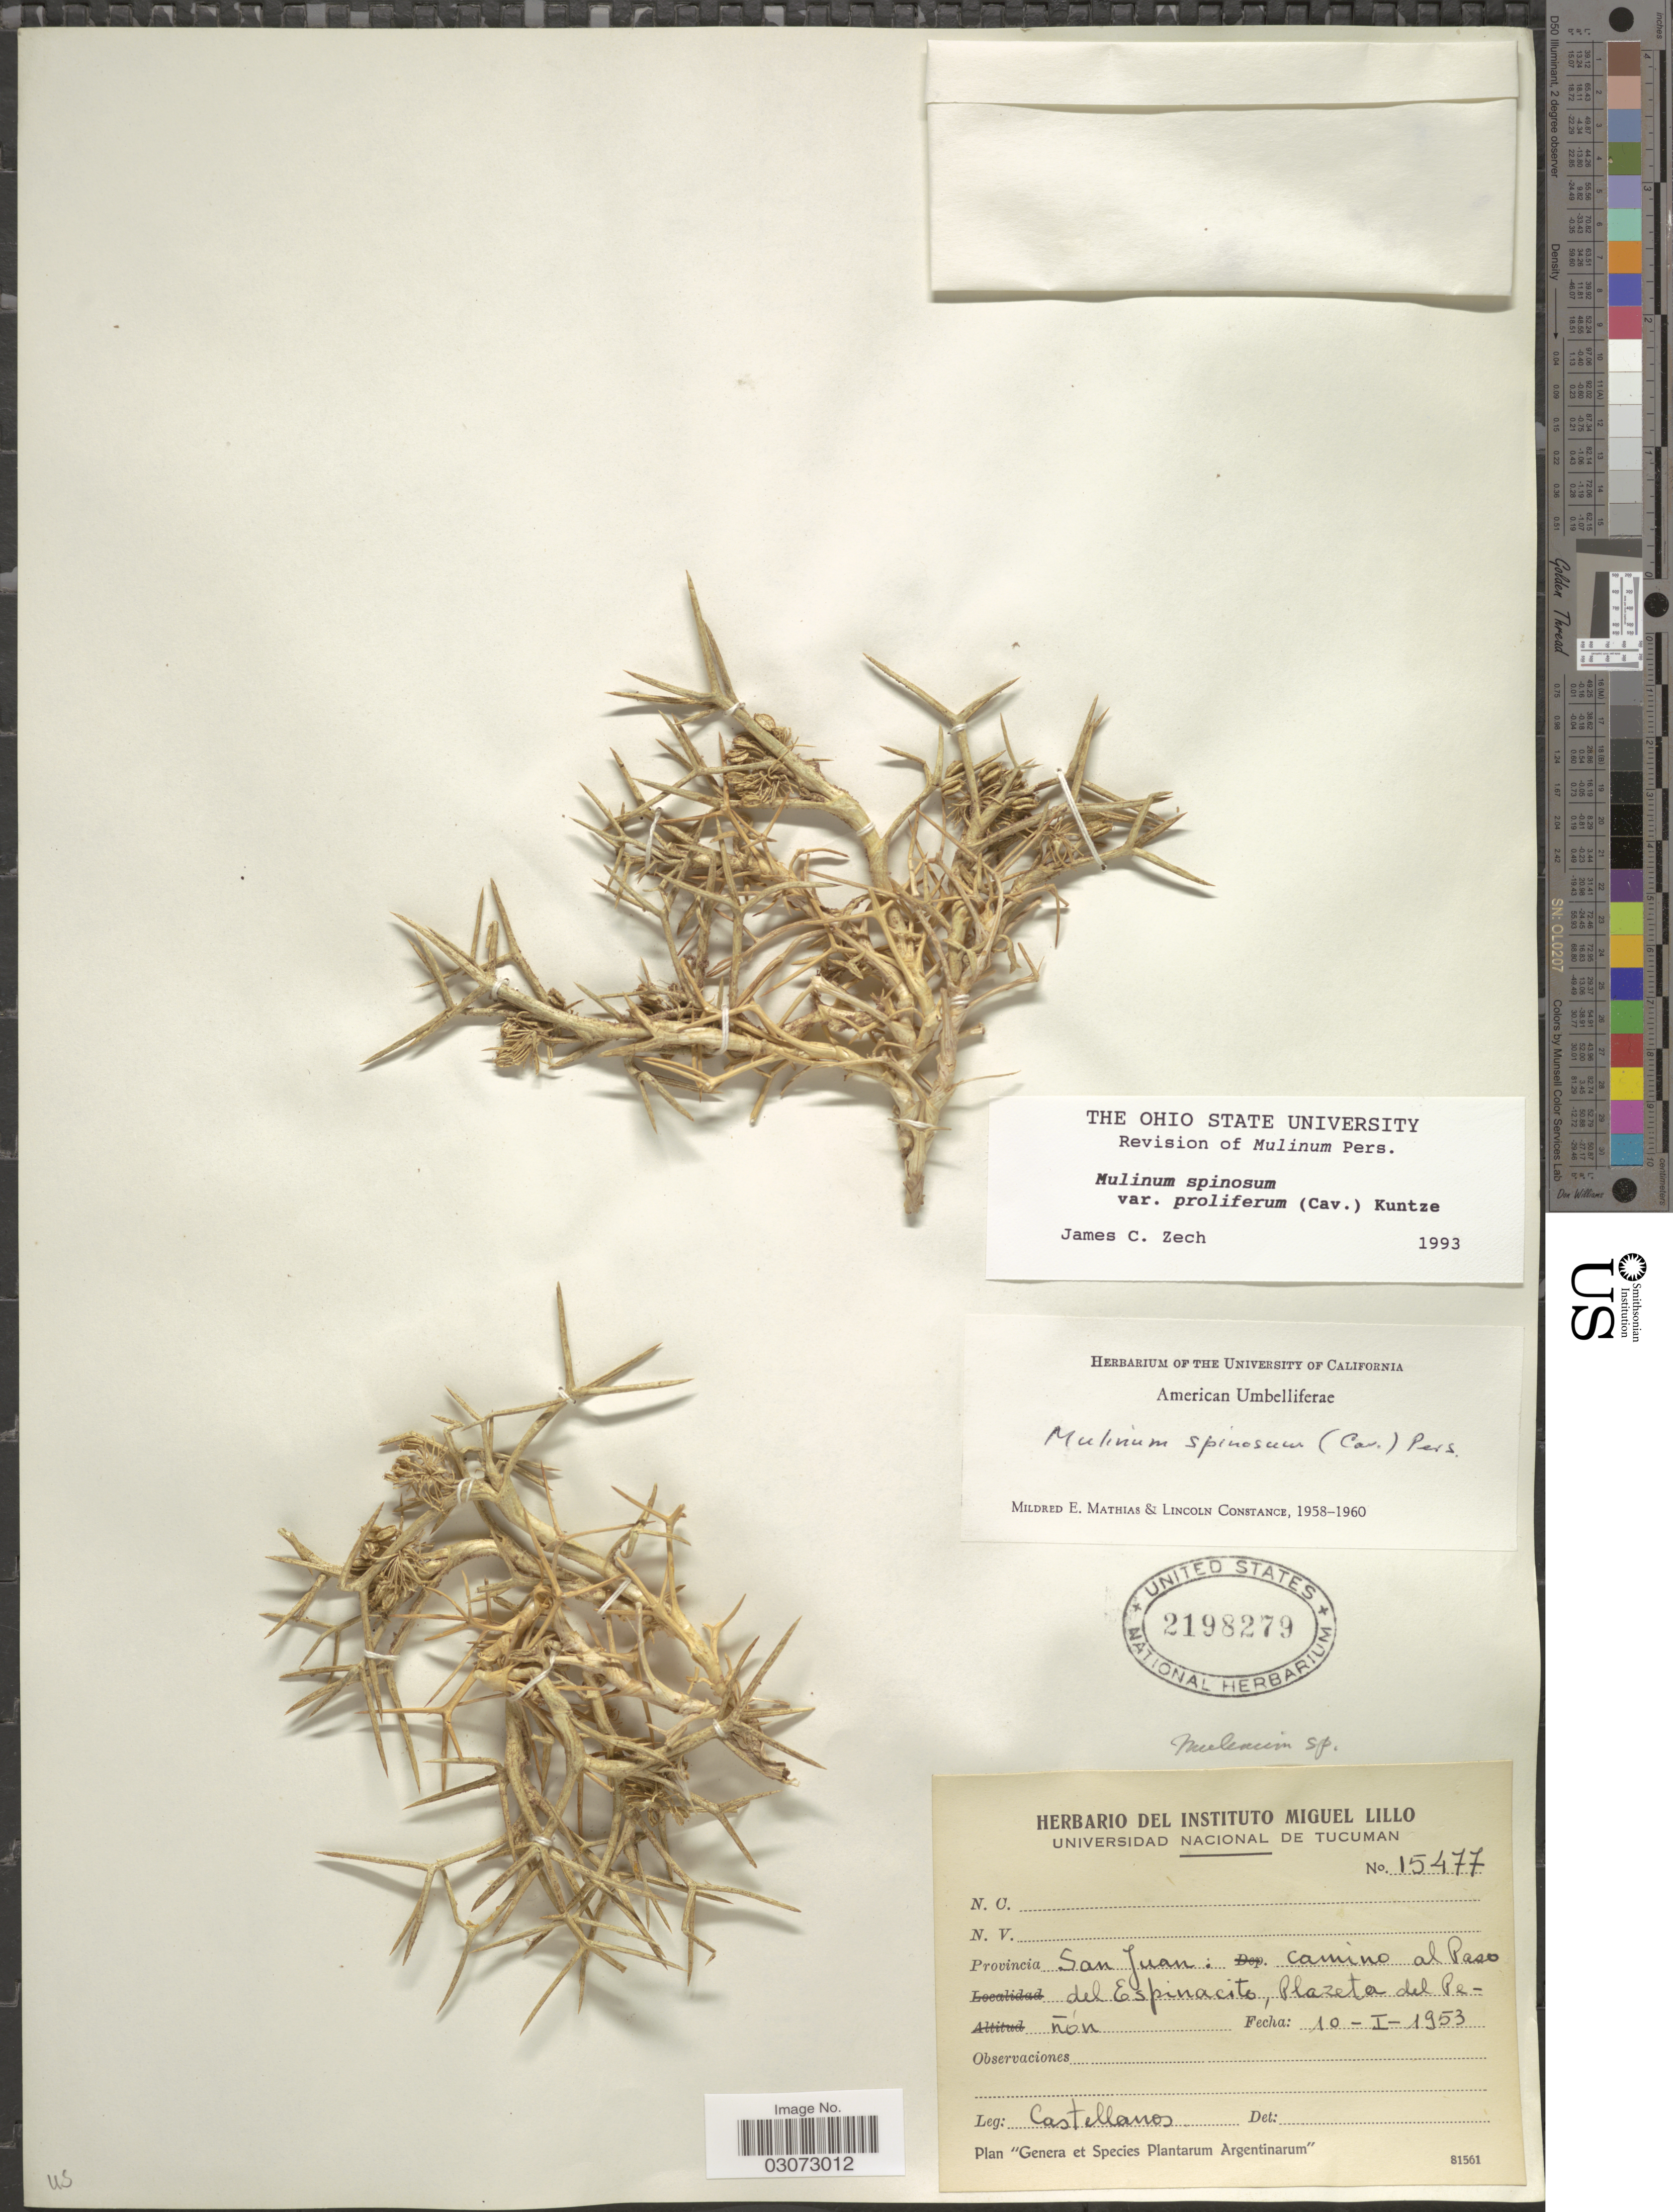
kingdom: Plantae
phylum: Tracheophyta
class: Magnoliopsida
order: Apiales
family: Apiaceae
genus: Mulinum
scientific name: Mulinum spinosum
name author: Pers.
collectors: -- Castellanos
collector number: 15477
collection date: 1953-01-10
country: Argentina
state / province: San Juan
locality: Provincia San Juan: camino al Paso del Espinacito, Plazeta del Penón.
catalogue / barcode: US 2198279